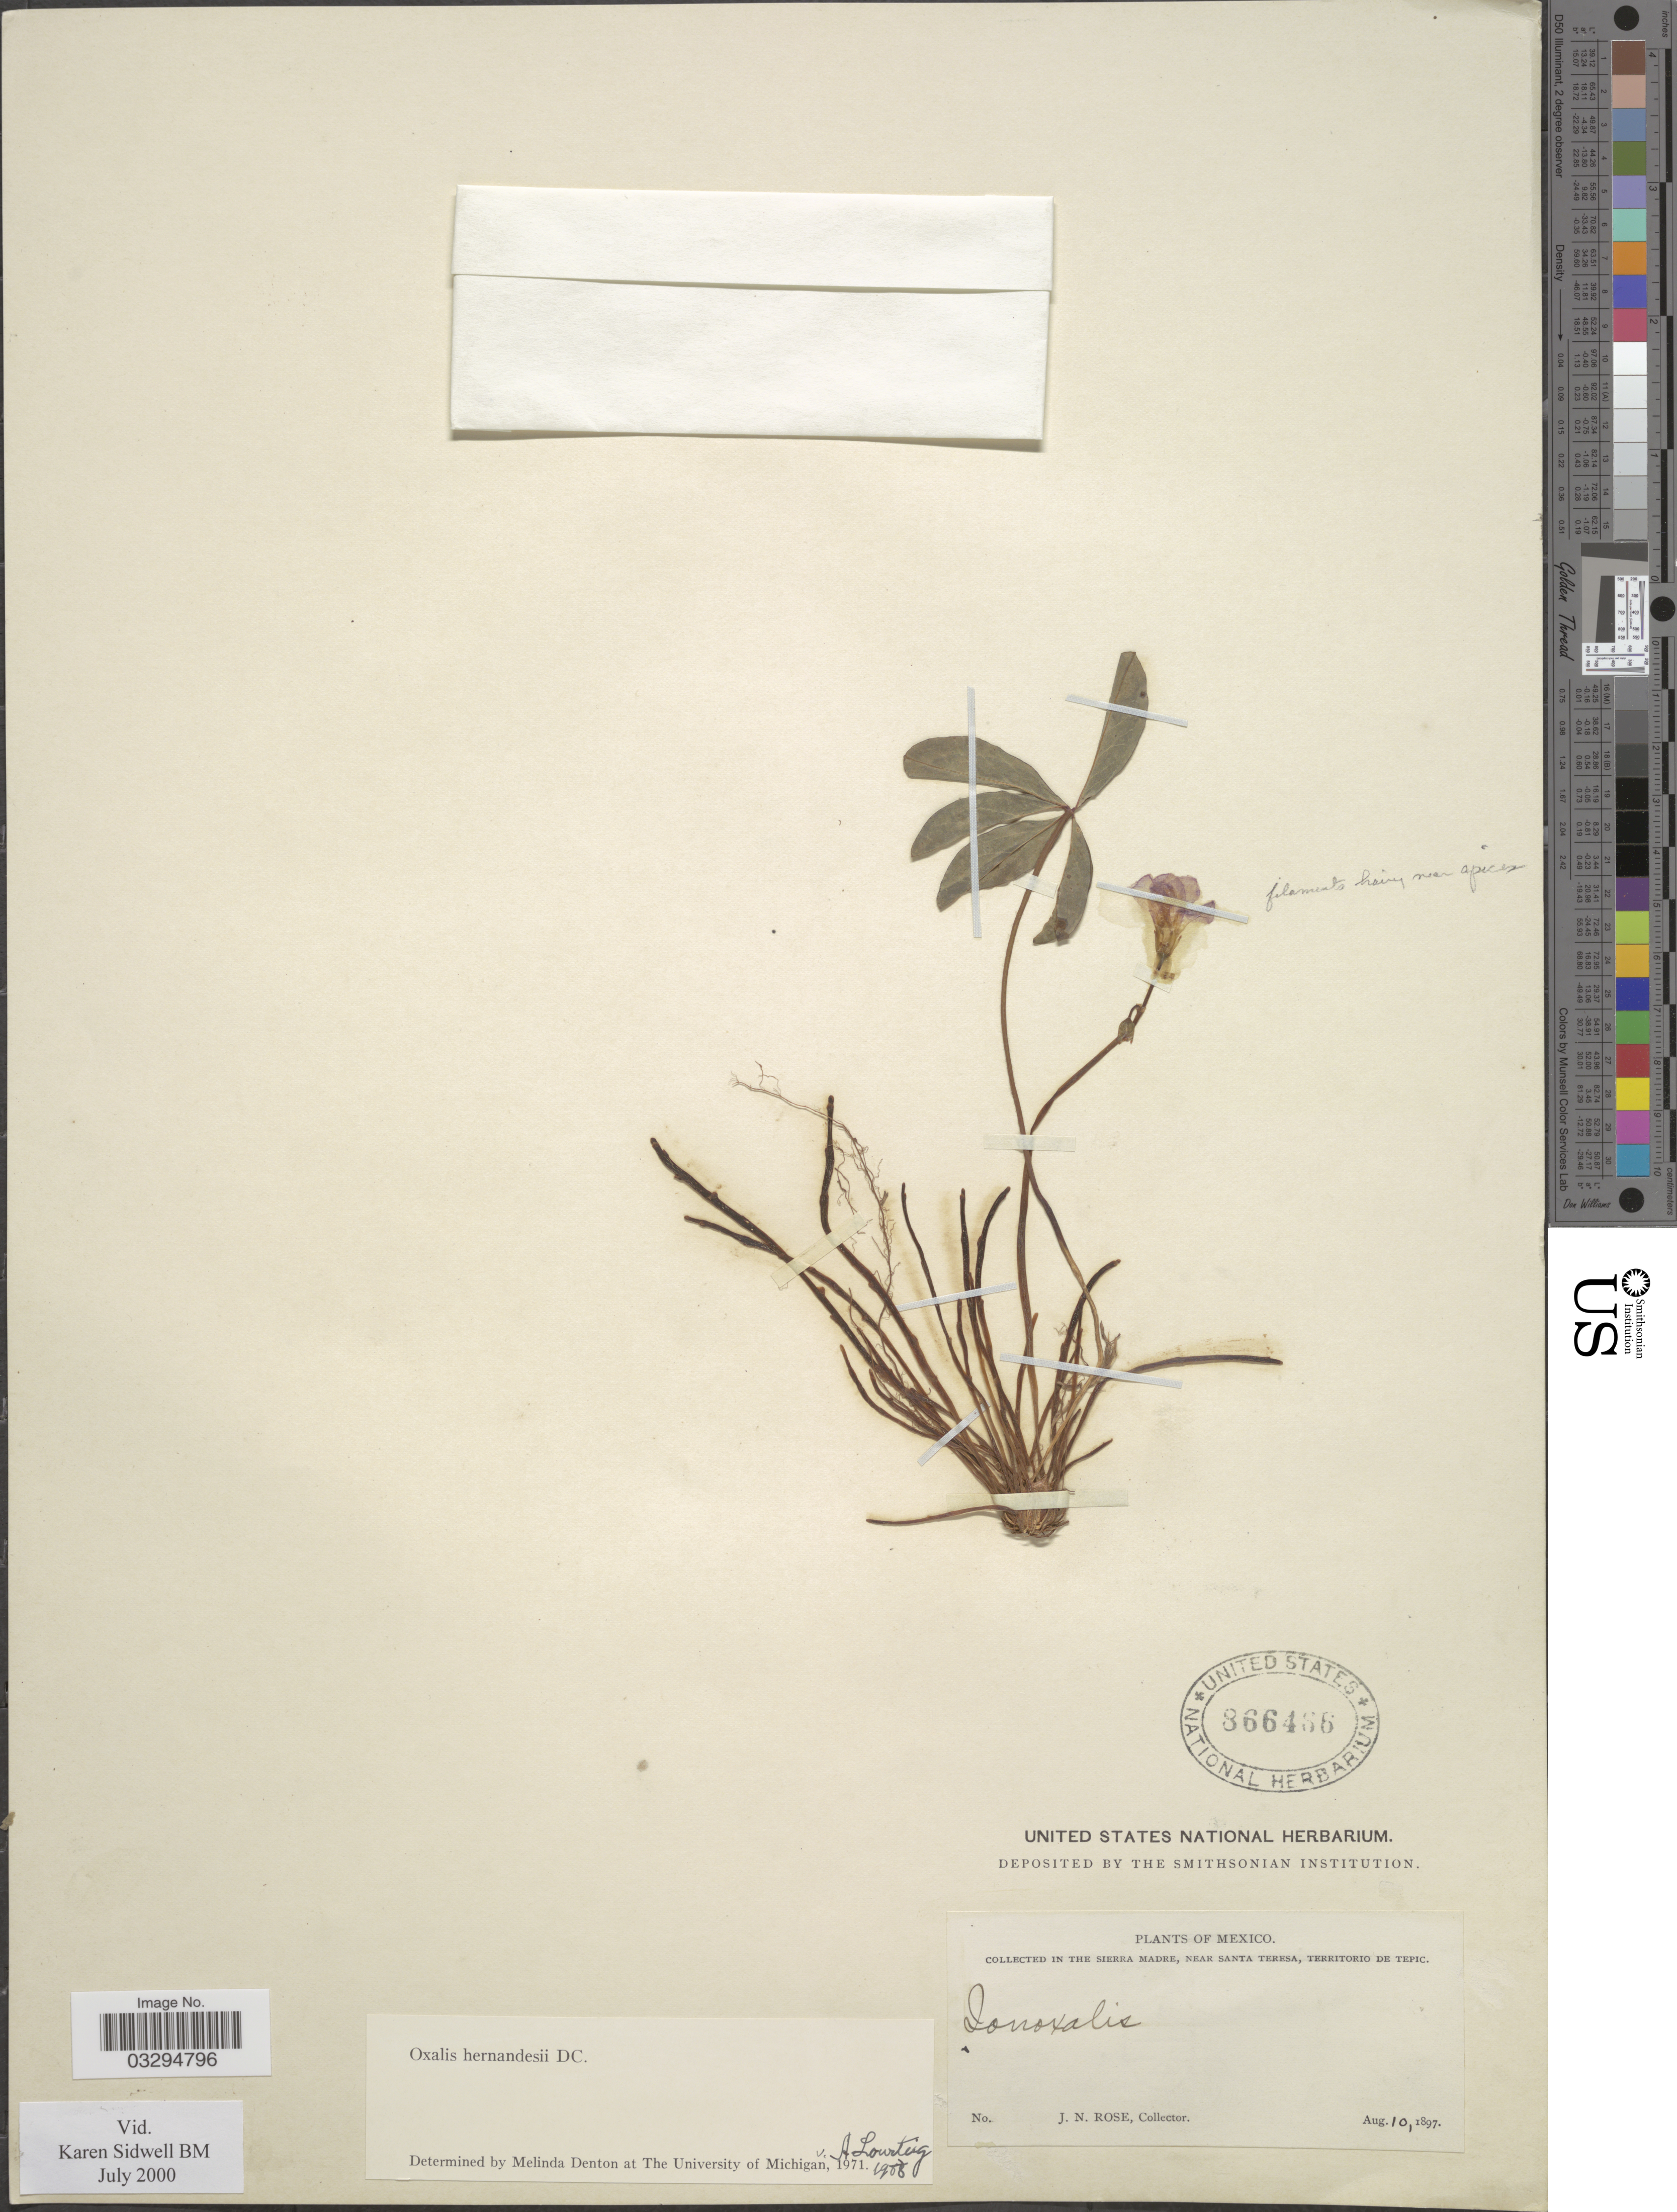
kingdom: Plantae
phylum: Tracheophyta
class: Magnoliopsida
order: Oxalidales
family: Oxalidaceae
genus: Oxalis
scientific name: Oxalis hernandezii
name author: Moc. & Sessé ex DC.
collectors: J. N. Rose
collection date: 1897-08-10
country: Mexico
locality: In The Sierra Madre, near Santa Teresa, Territorio de Tepic.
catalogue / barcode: US 866466